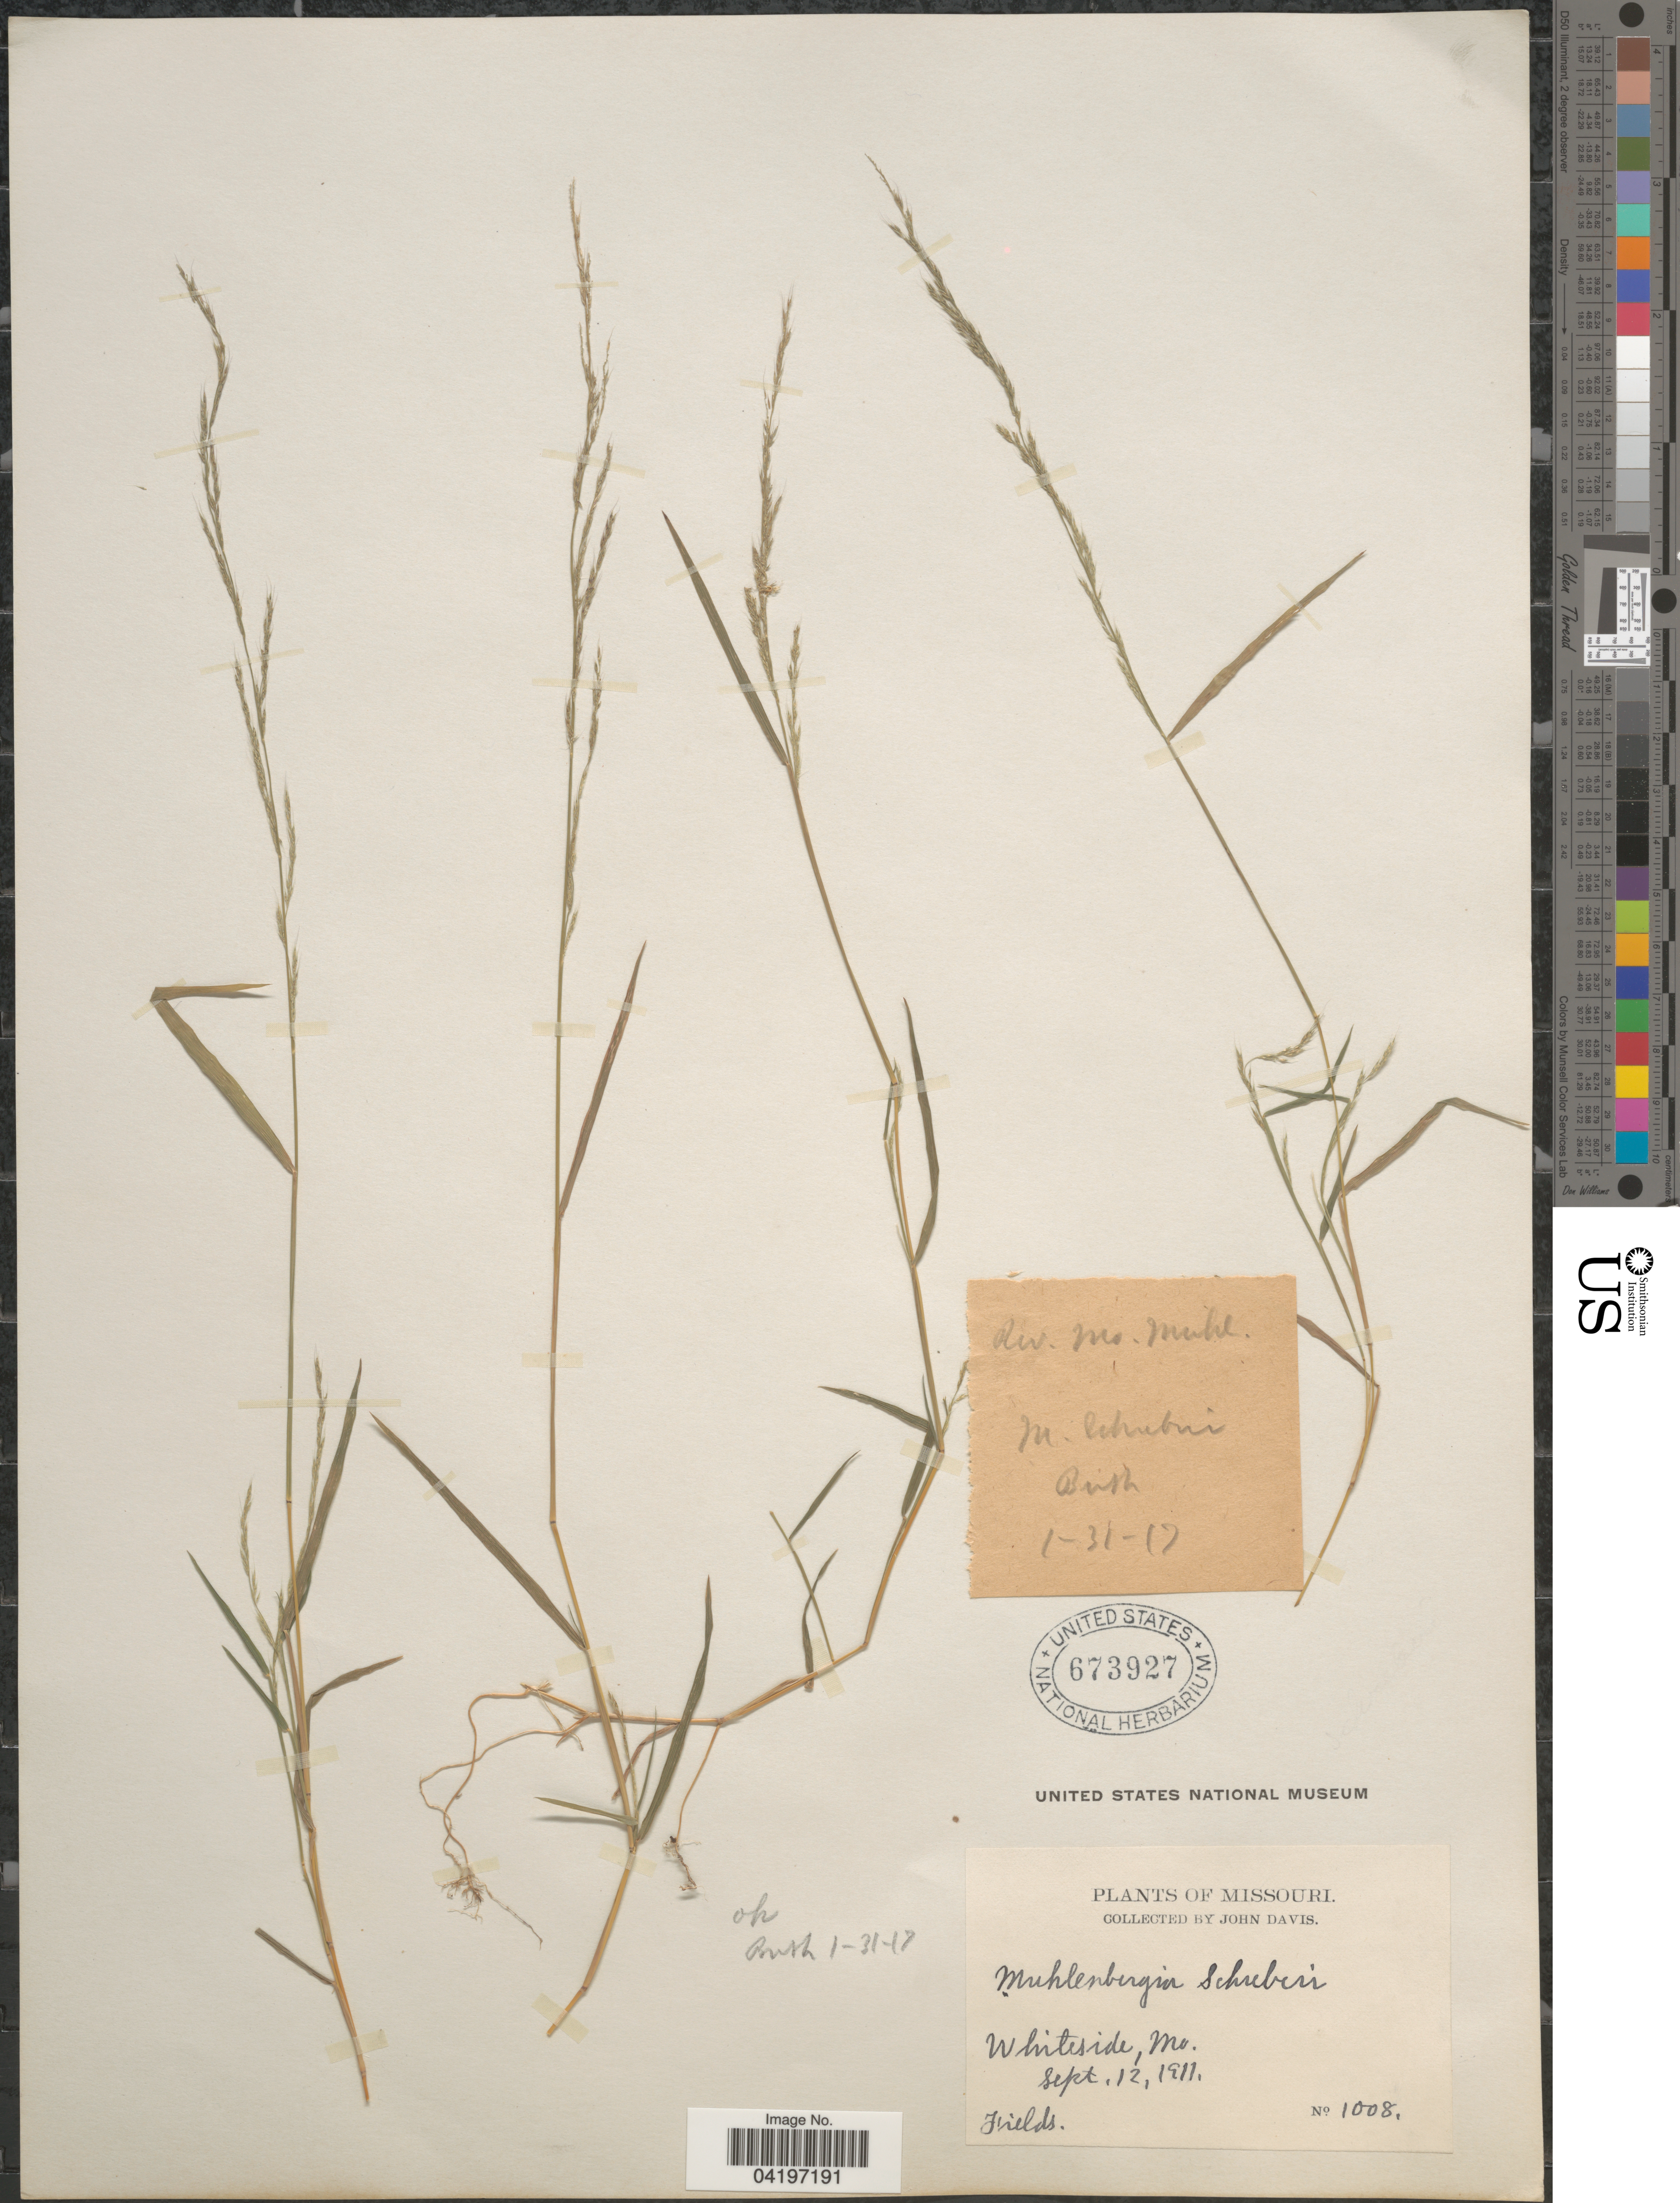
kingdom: Plantae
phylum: Tracheophyta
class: Liliopsida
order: Poales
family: Poaceae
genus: Muhlenbergia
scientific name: Muhlenbergia schreberi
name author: J.F. Gmel.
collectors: J. Davis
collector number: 1008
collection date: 1911-09-12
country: United States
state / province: Missouri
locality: Whiteside.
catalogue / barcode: US 673927